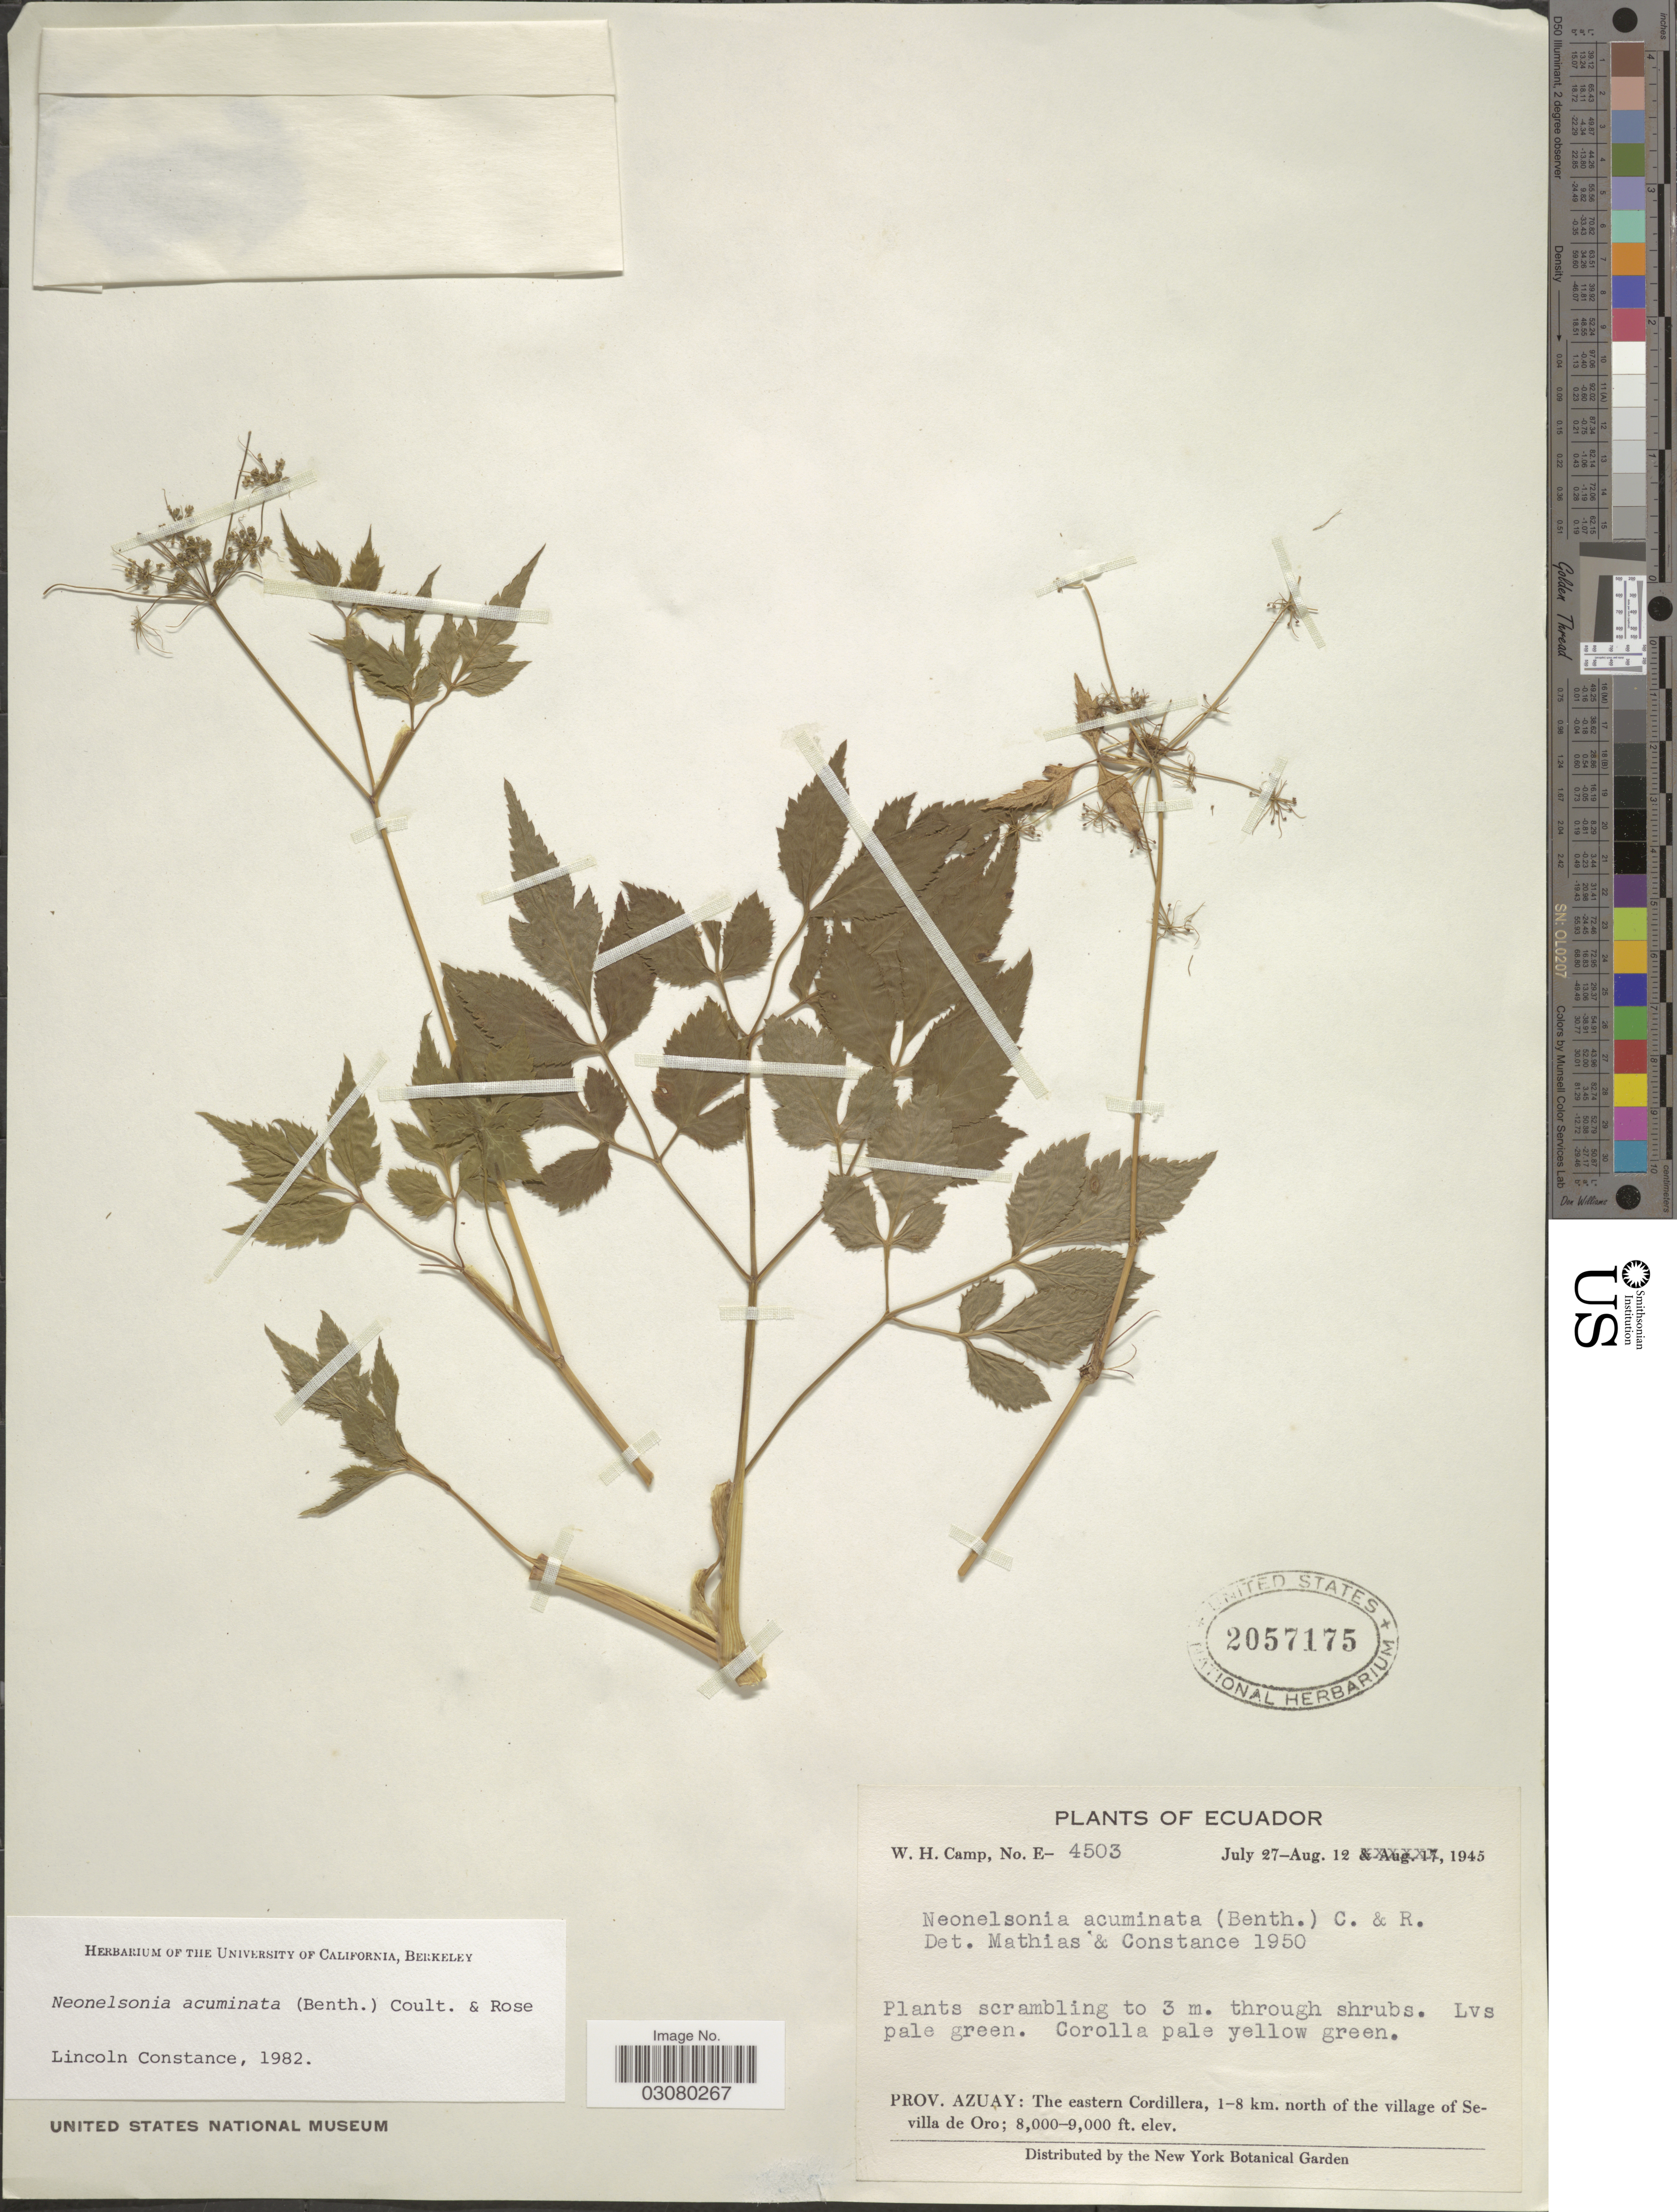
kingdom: Plantae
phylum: Tracheophyta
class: Magnoliopsida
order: Apiales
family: Apiaceae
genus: Neonelsonia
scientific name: Neonelsonia acuminata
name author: (Benth.) J.M. Coult. & Rose ex Drude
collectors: W. H. Camp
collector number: E-4503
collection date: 1945-07-27/1945-08-12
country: Ecuador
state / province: Azuay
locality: The eastern Cordillera, 1-8 km. north of the village of Sevilla de Oro.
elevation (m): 2438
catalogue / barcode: US 2057175